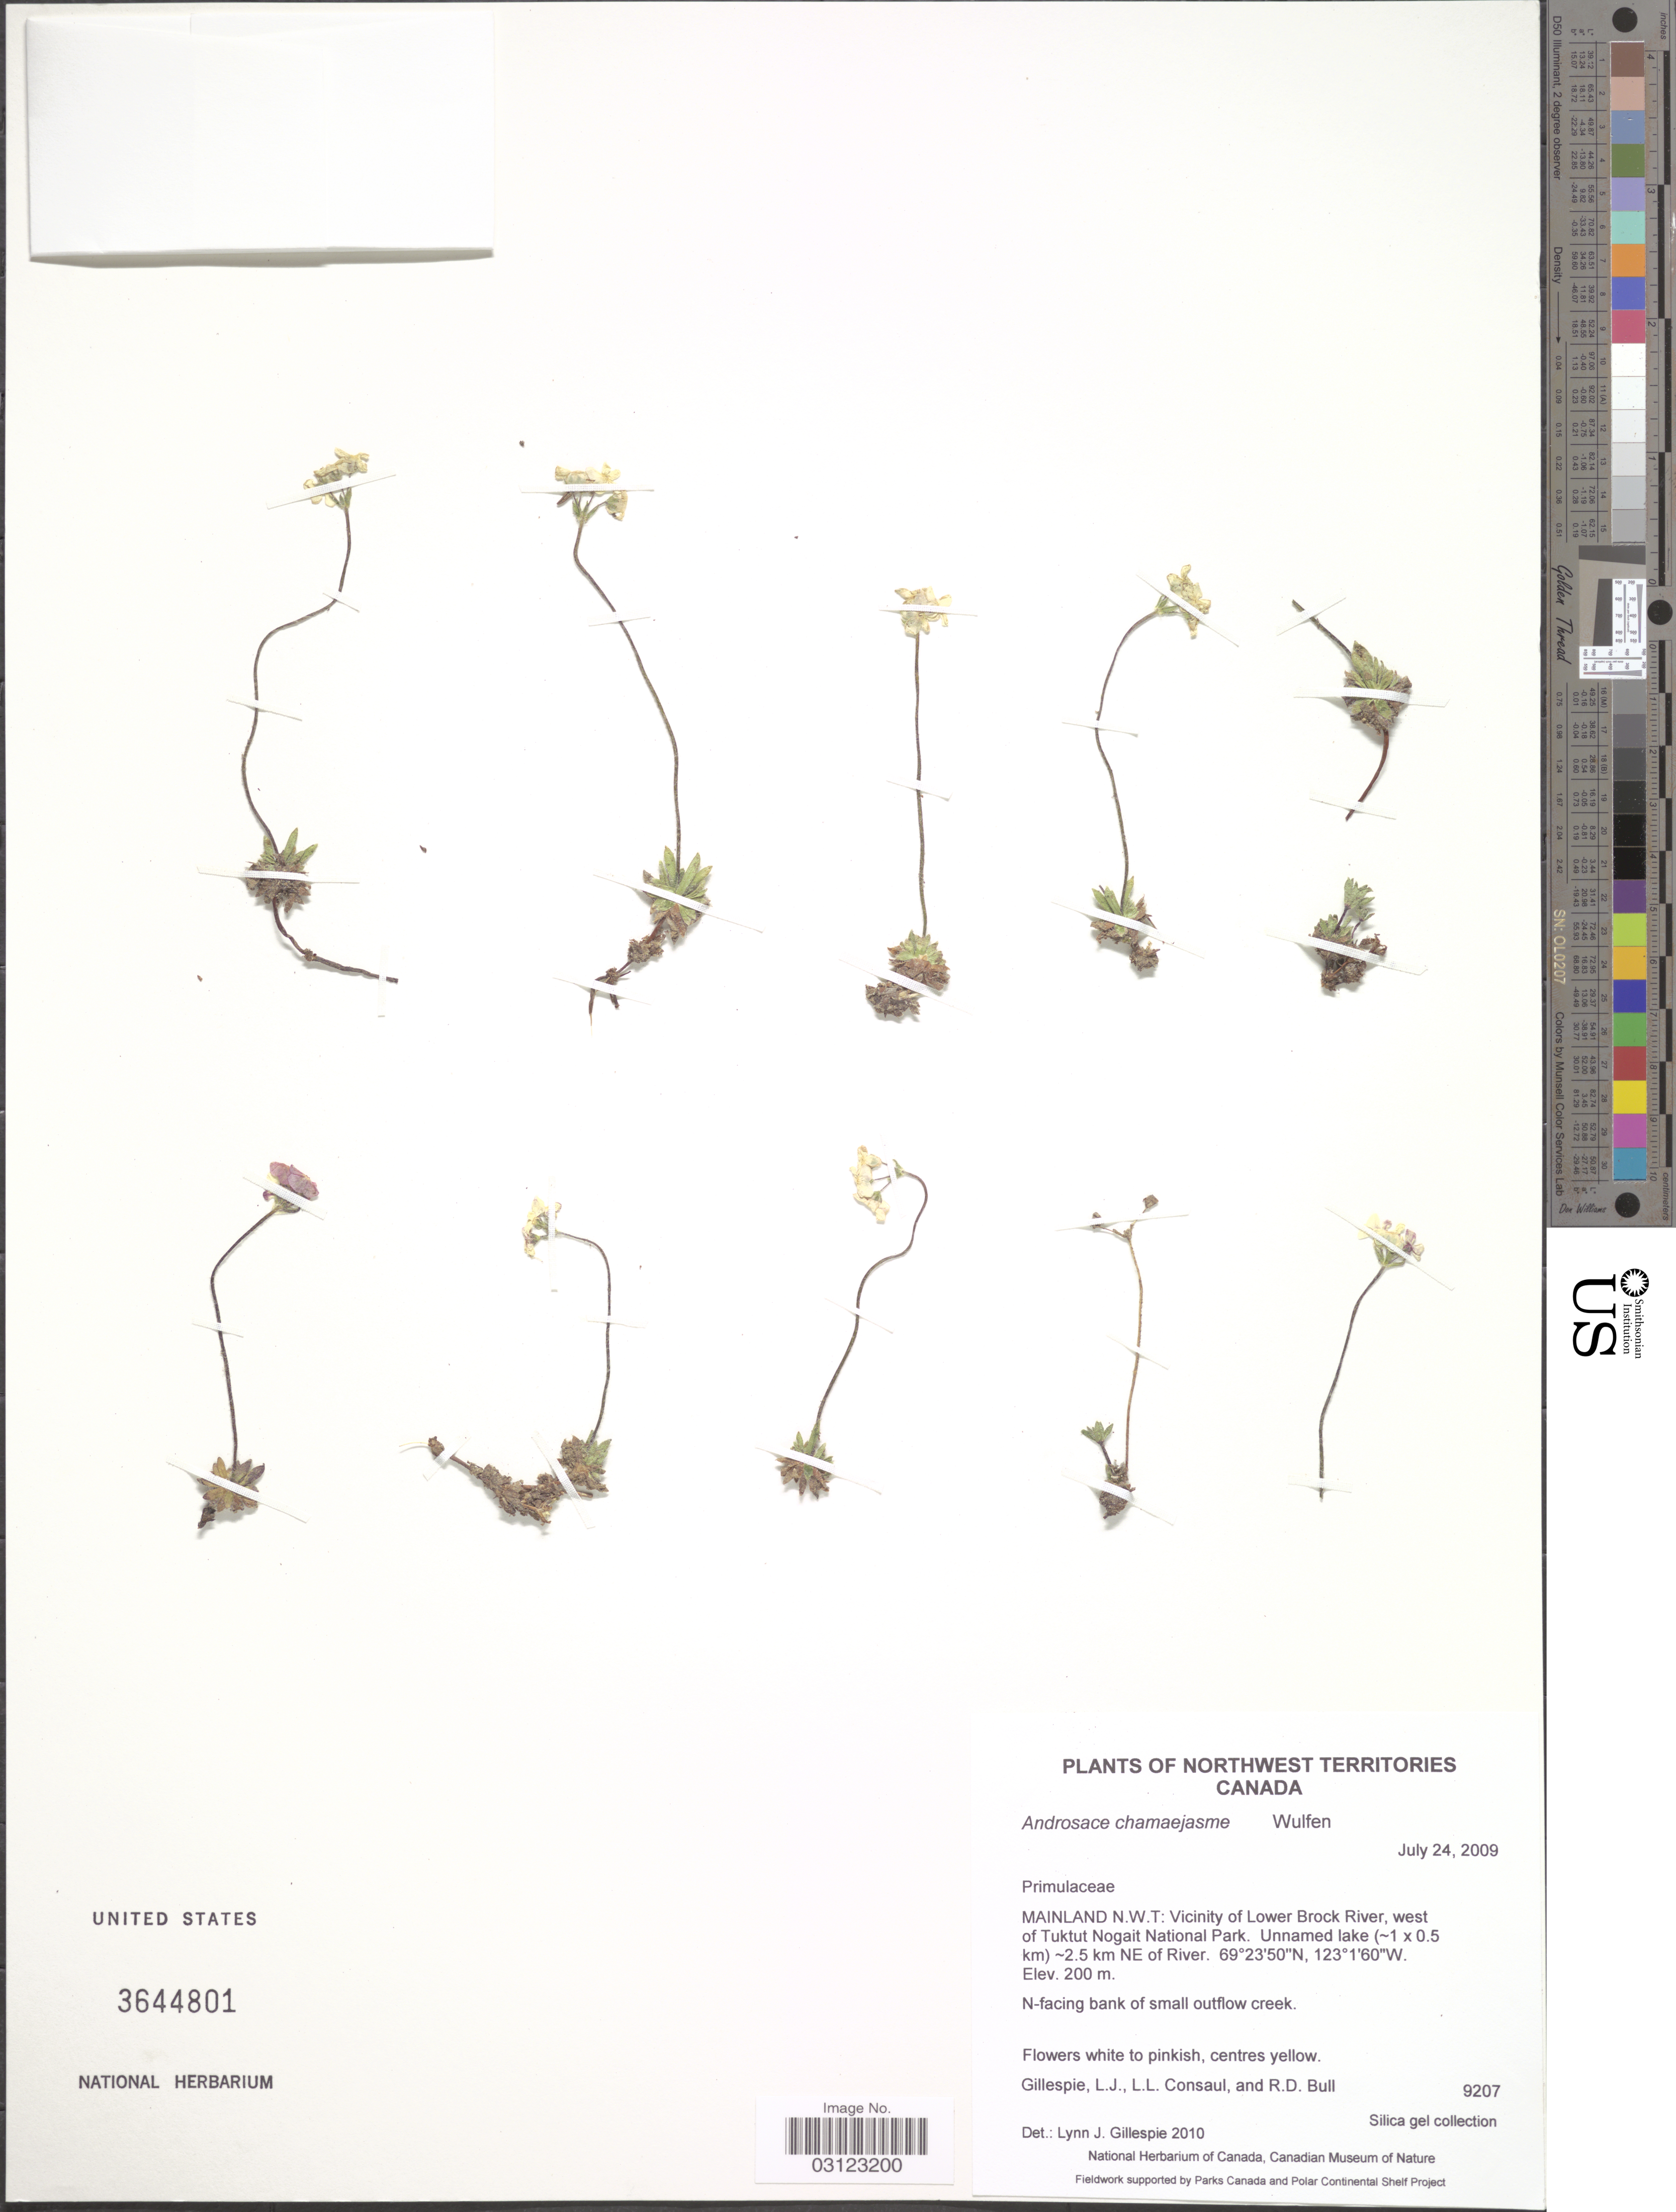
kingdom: Plantae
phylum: Tracheophyta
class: Magnoliopsida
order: Ericales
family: Primulaceae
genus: Androsace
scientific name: Androsace chamaejasme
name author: Wulfen ex Host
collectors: L. Gillespie, L. Consaul & R. Bull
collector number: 9207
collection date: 2009-07-24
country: Canada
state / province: Northwest Territories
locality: Mainland N.W.T.: Vicinity of Lower Brock River, west of Tuktut Nogait National Park. Unnamed lake (~1 [Foreign script] 0.5 km) ~ 2.5 km NE of River.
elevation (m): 200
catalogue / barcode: US 3644801